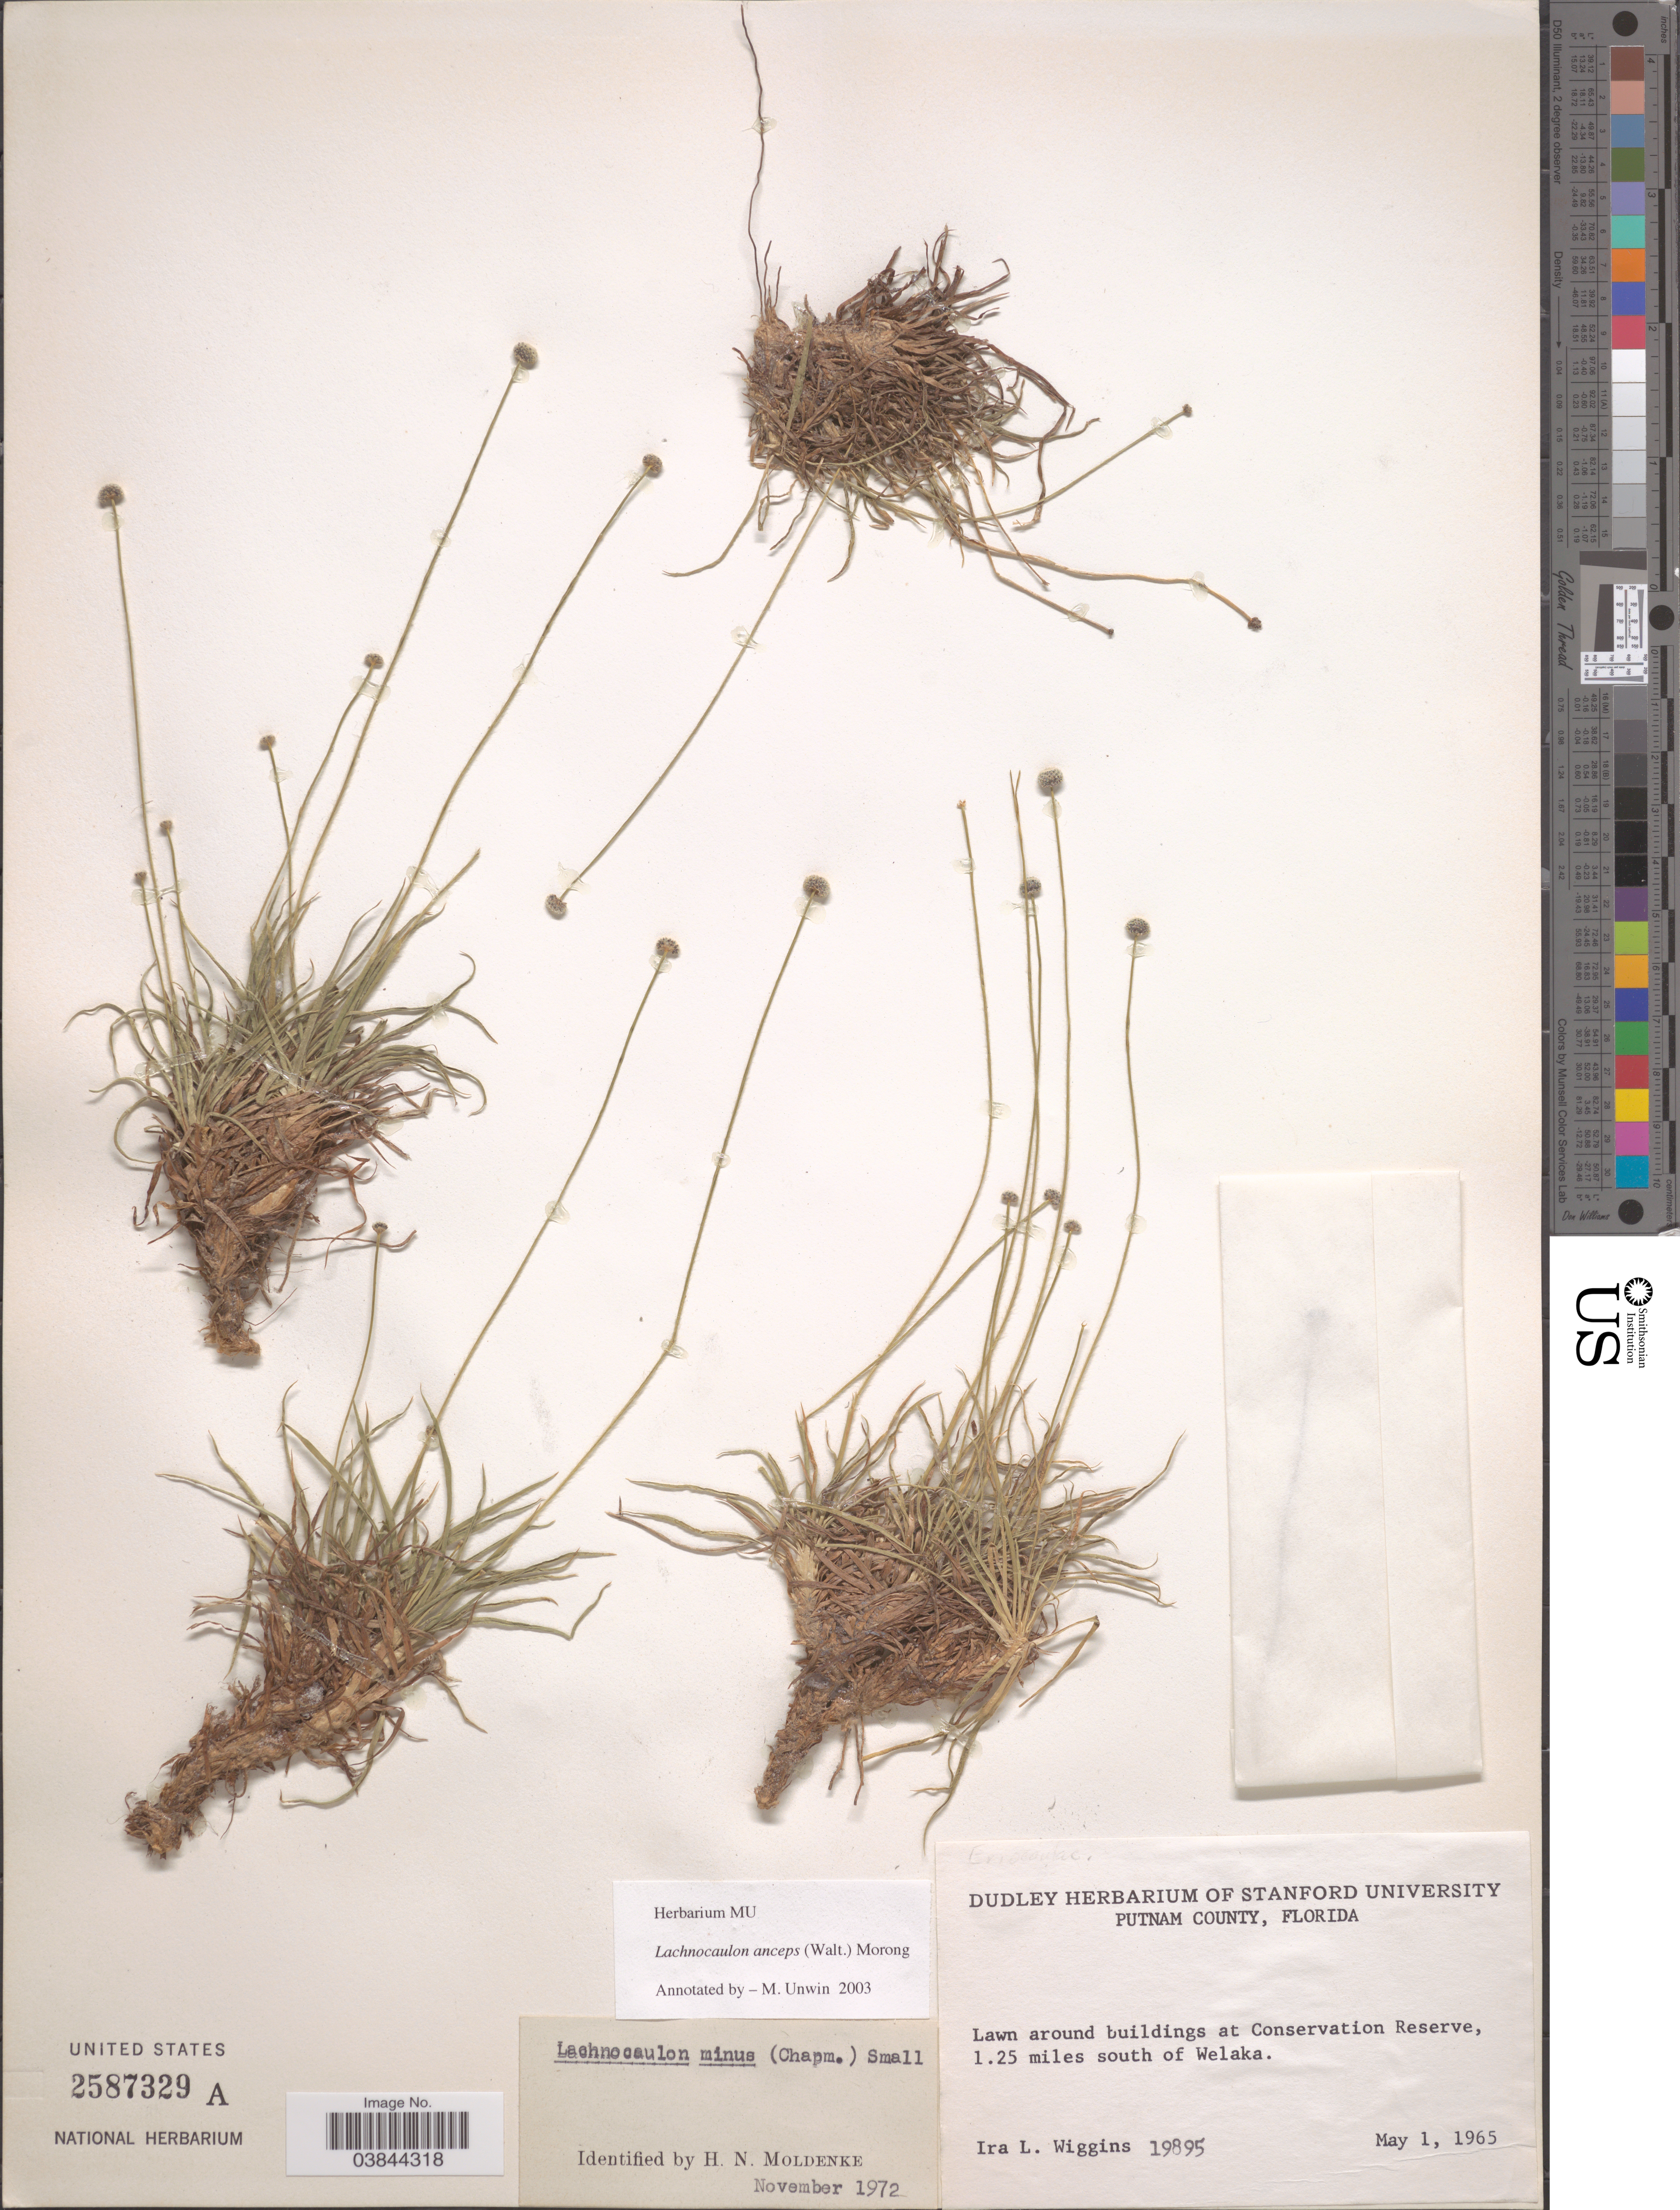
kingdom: Plantae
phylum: Tracheophyta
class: Liliopsida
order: Poales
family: Eriocaulaceae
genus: Lachnocaulon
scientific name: Lachnocaulon anceps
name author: (Walter) Morong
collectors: I. L. Wiggins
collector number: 19895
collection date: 1965-05-01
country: United States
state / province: Florida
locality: Putnam County. Lawn around buildings at Convervation Reserve, 1.25 miles south of Welaka.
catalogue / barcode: US 2587329A